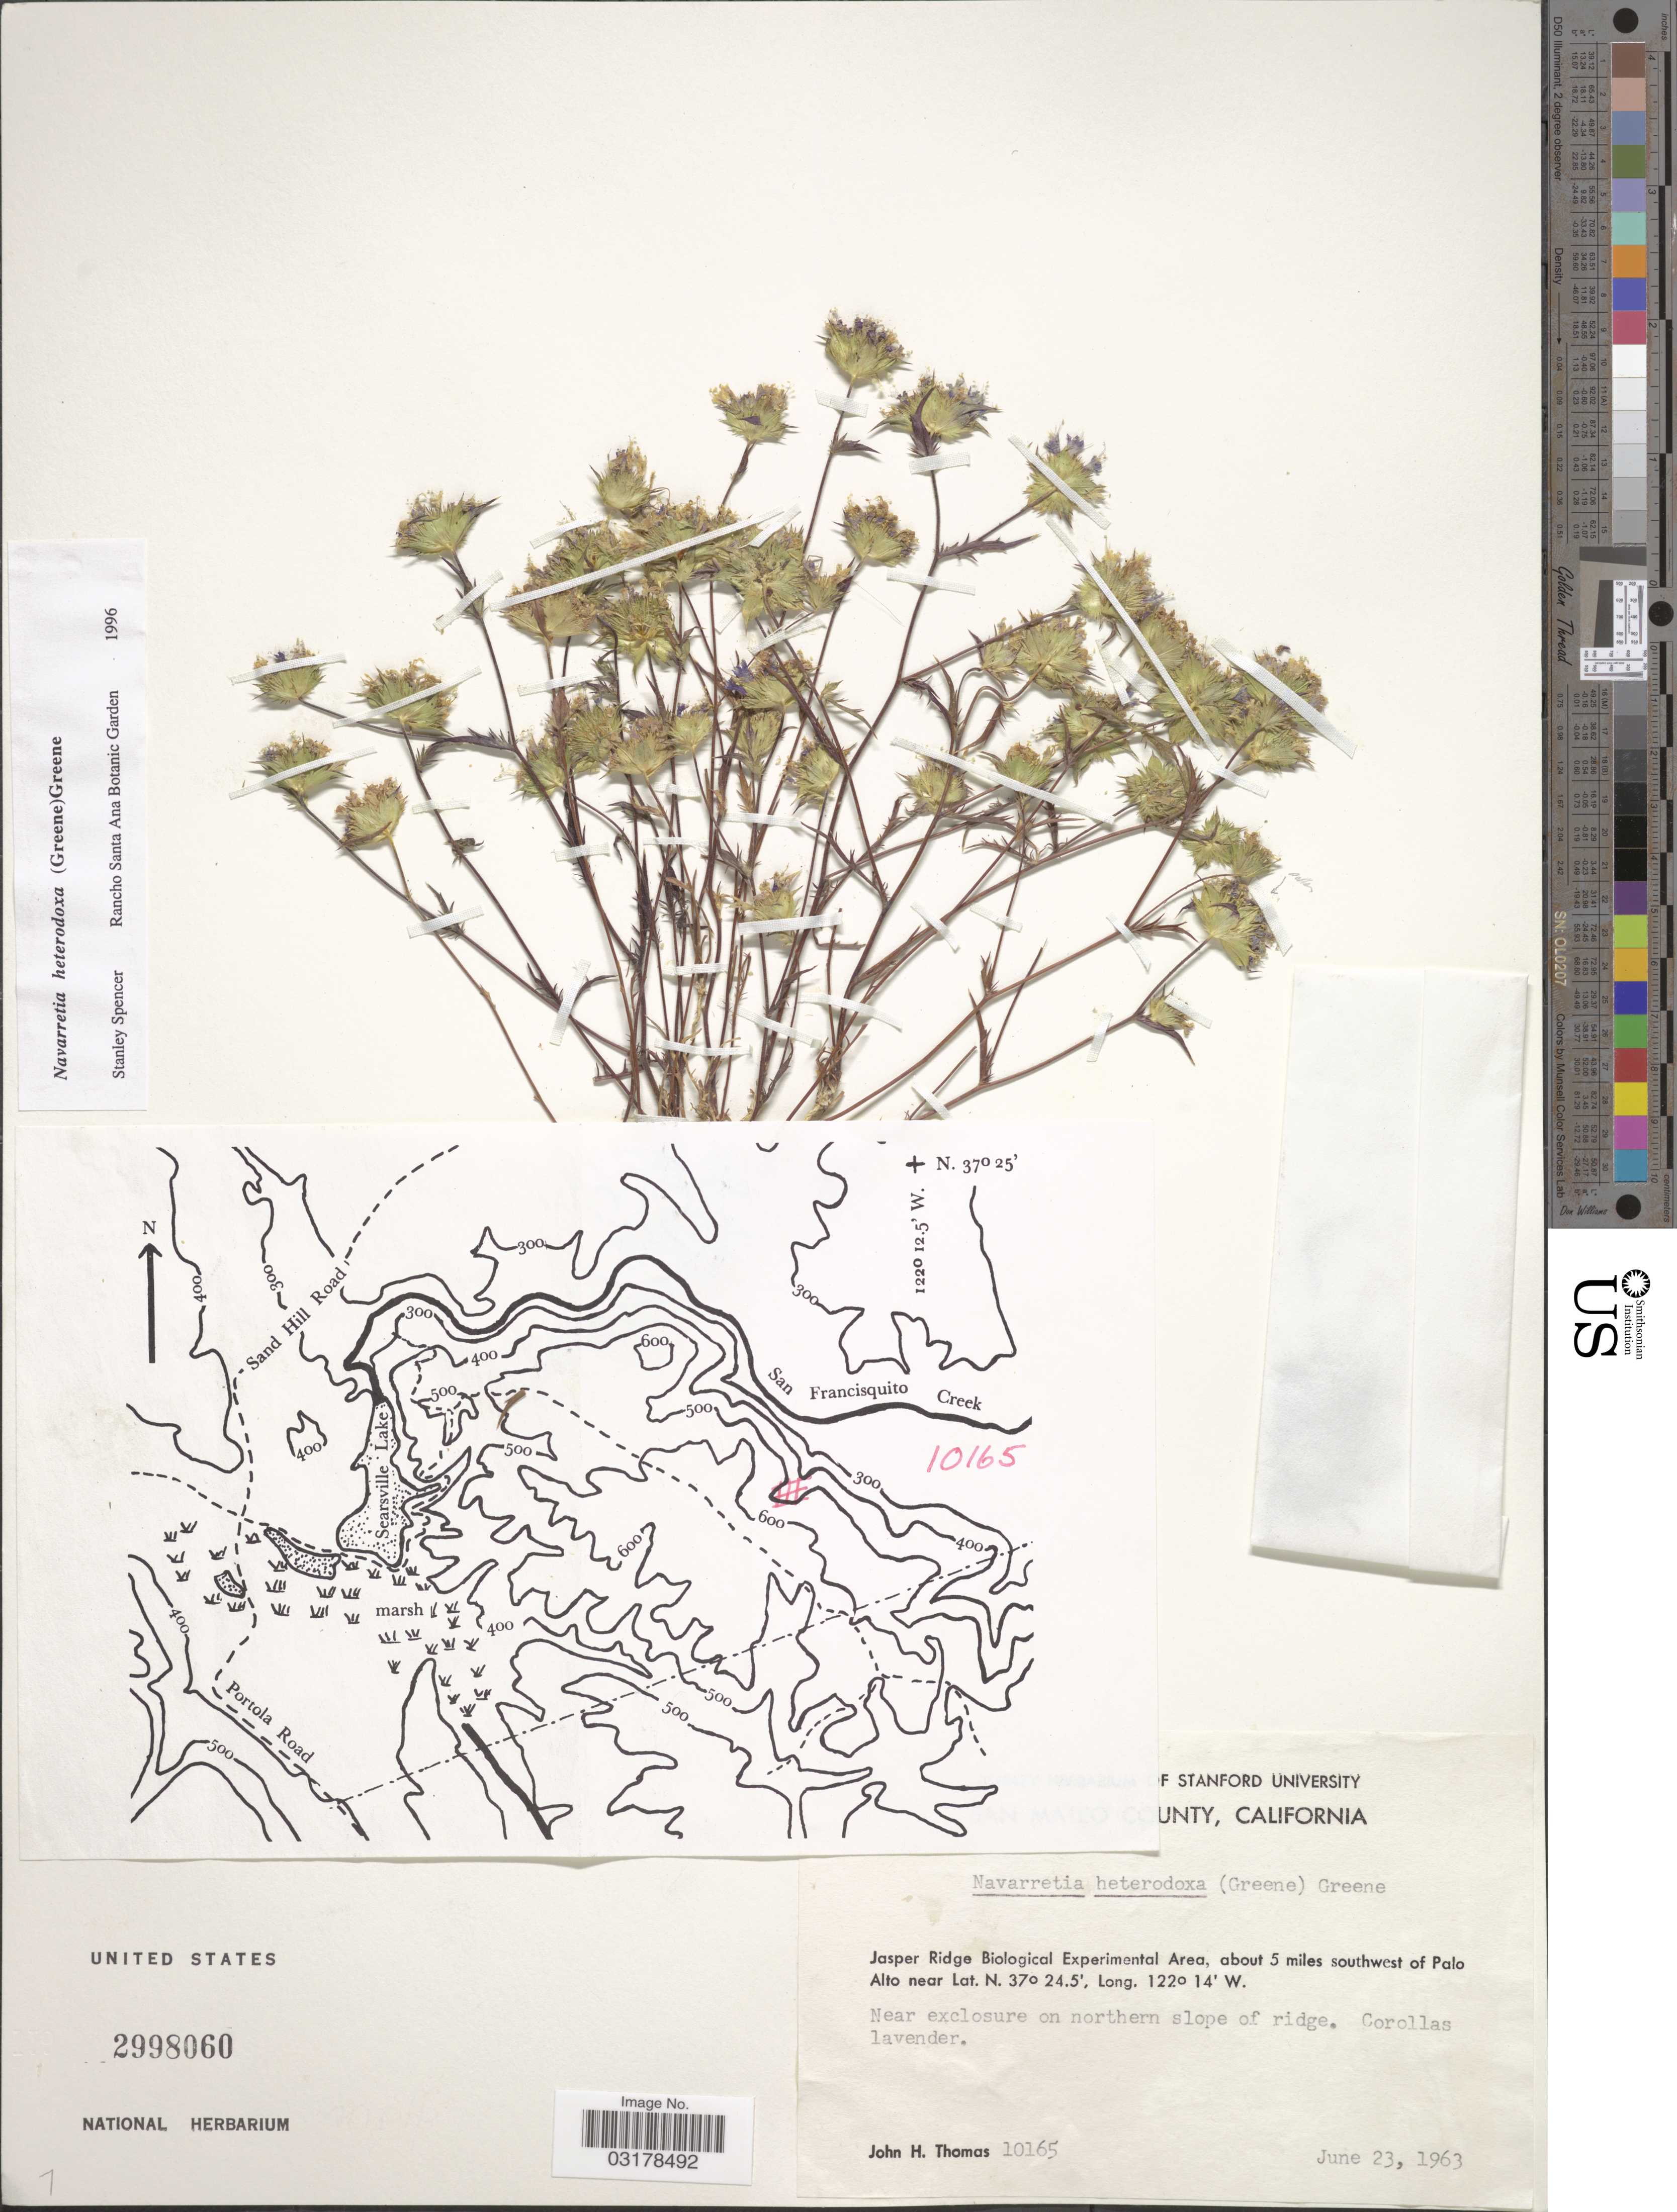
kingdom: Plantae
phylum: Tracheophyta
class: Magnoliopsida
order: Ericales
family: Polemoniaceae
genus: Navarretia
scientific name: Navarretia heterodoxa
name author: (S.W. Greene) S.W. Greene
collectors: J. H. Thomas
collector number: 10165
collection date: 1963-06-23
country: United States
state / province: California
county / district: Santa Clara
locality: [illegible text]unty. Jasper Ridge Biological Experimental Area, about 5 miles southwest of Palo Alto.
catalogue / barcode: US 2998060